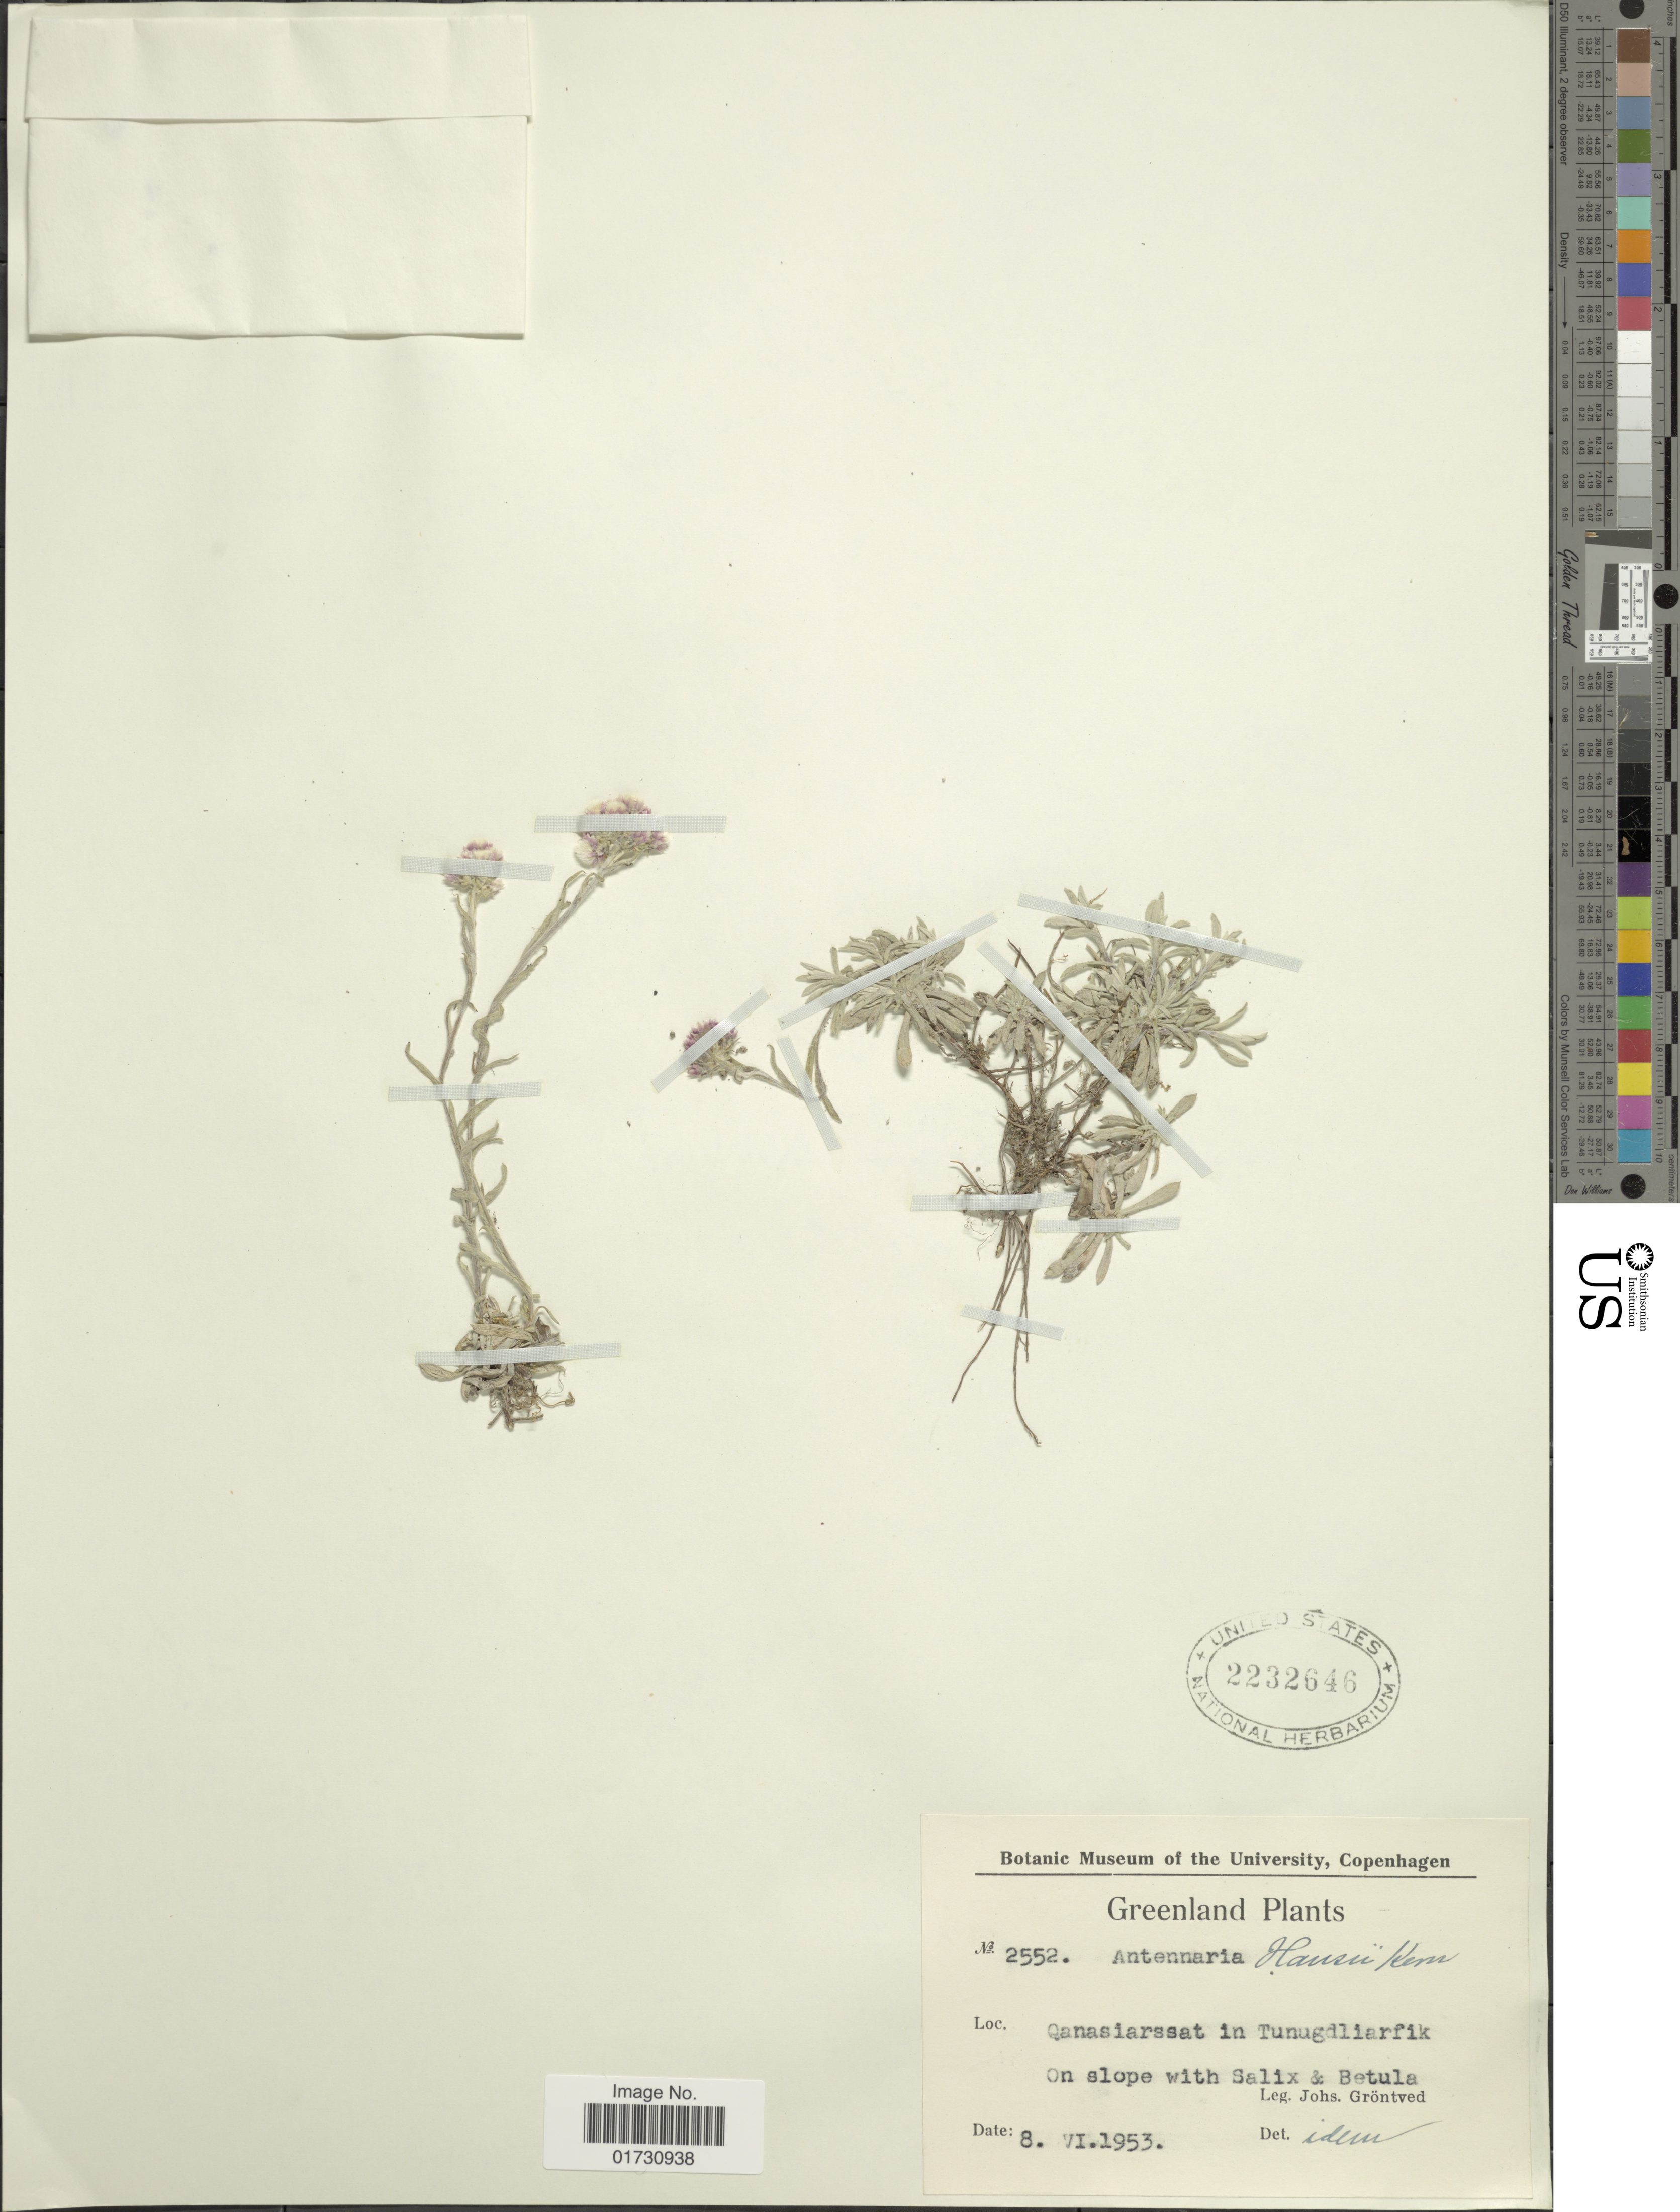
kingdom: Plantae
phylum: Tracheophyta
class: Magnoliopsida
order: Asterales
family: Asteraceae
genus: Antennaria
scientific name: Antennaria hansii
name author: A. Kern.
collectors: J. Gröntved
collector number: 2552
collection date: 1953-06-08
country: Greenland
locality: Qanasiarssat in Tunugdliarfik,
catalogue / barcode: US 2232646